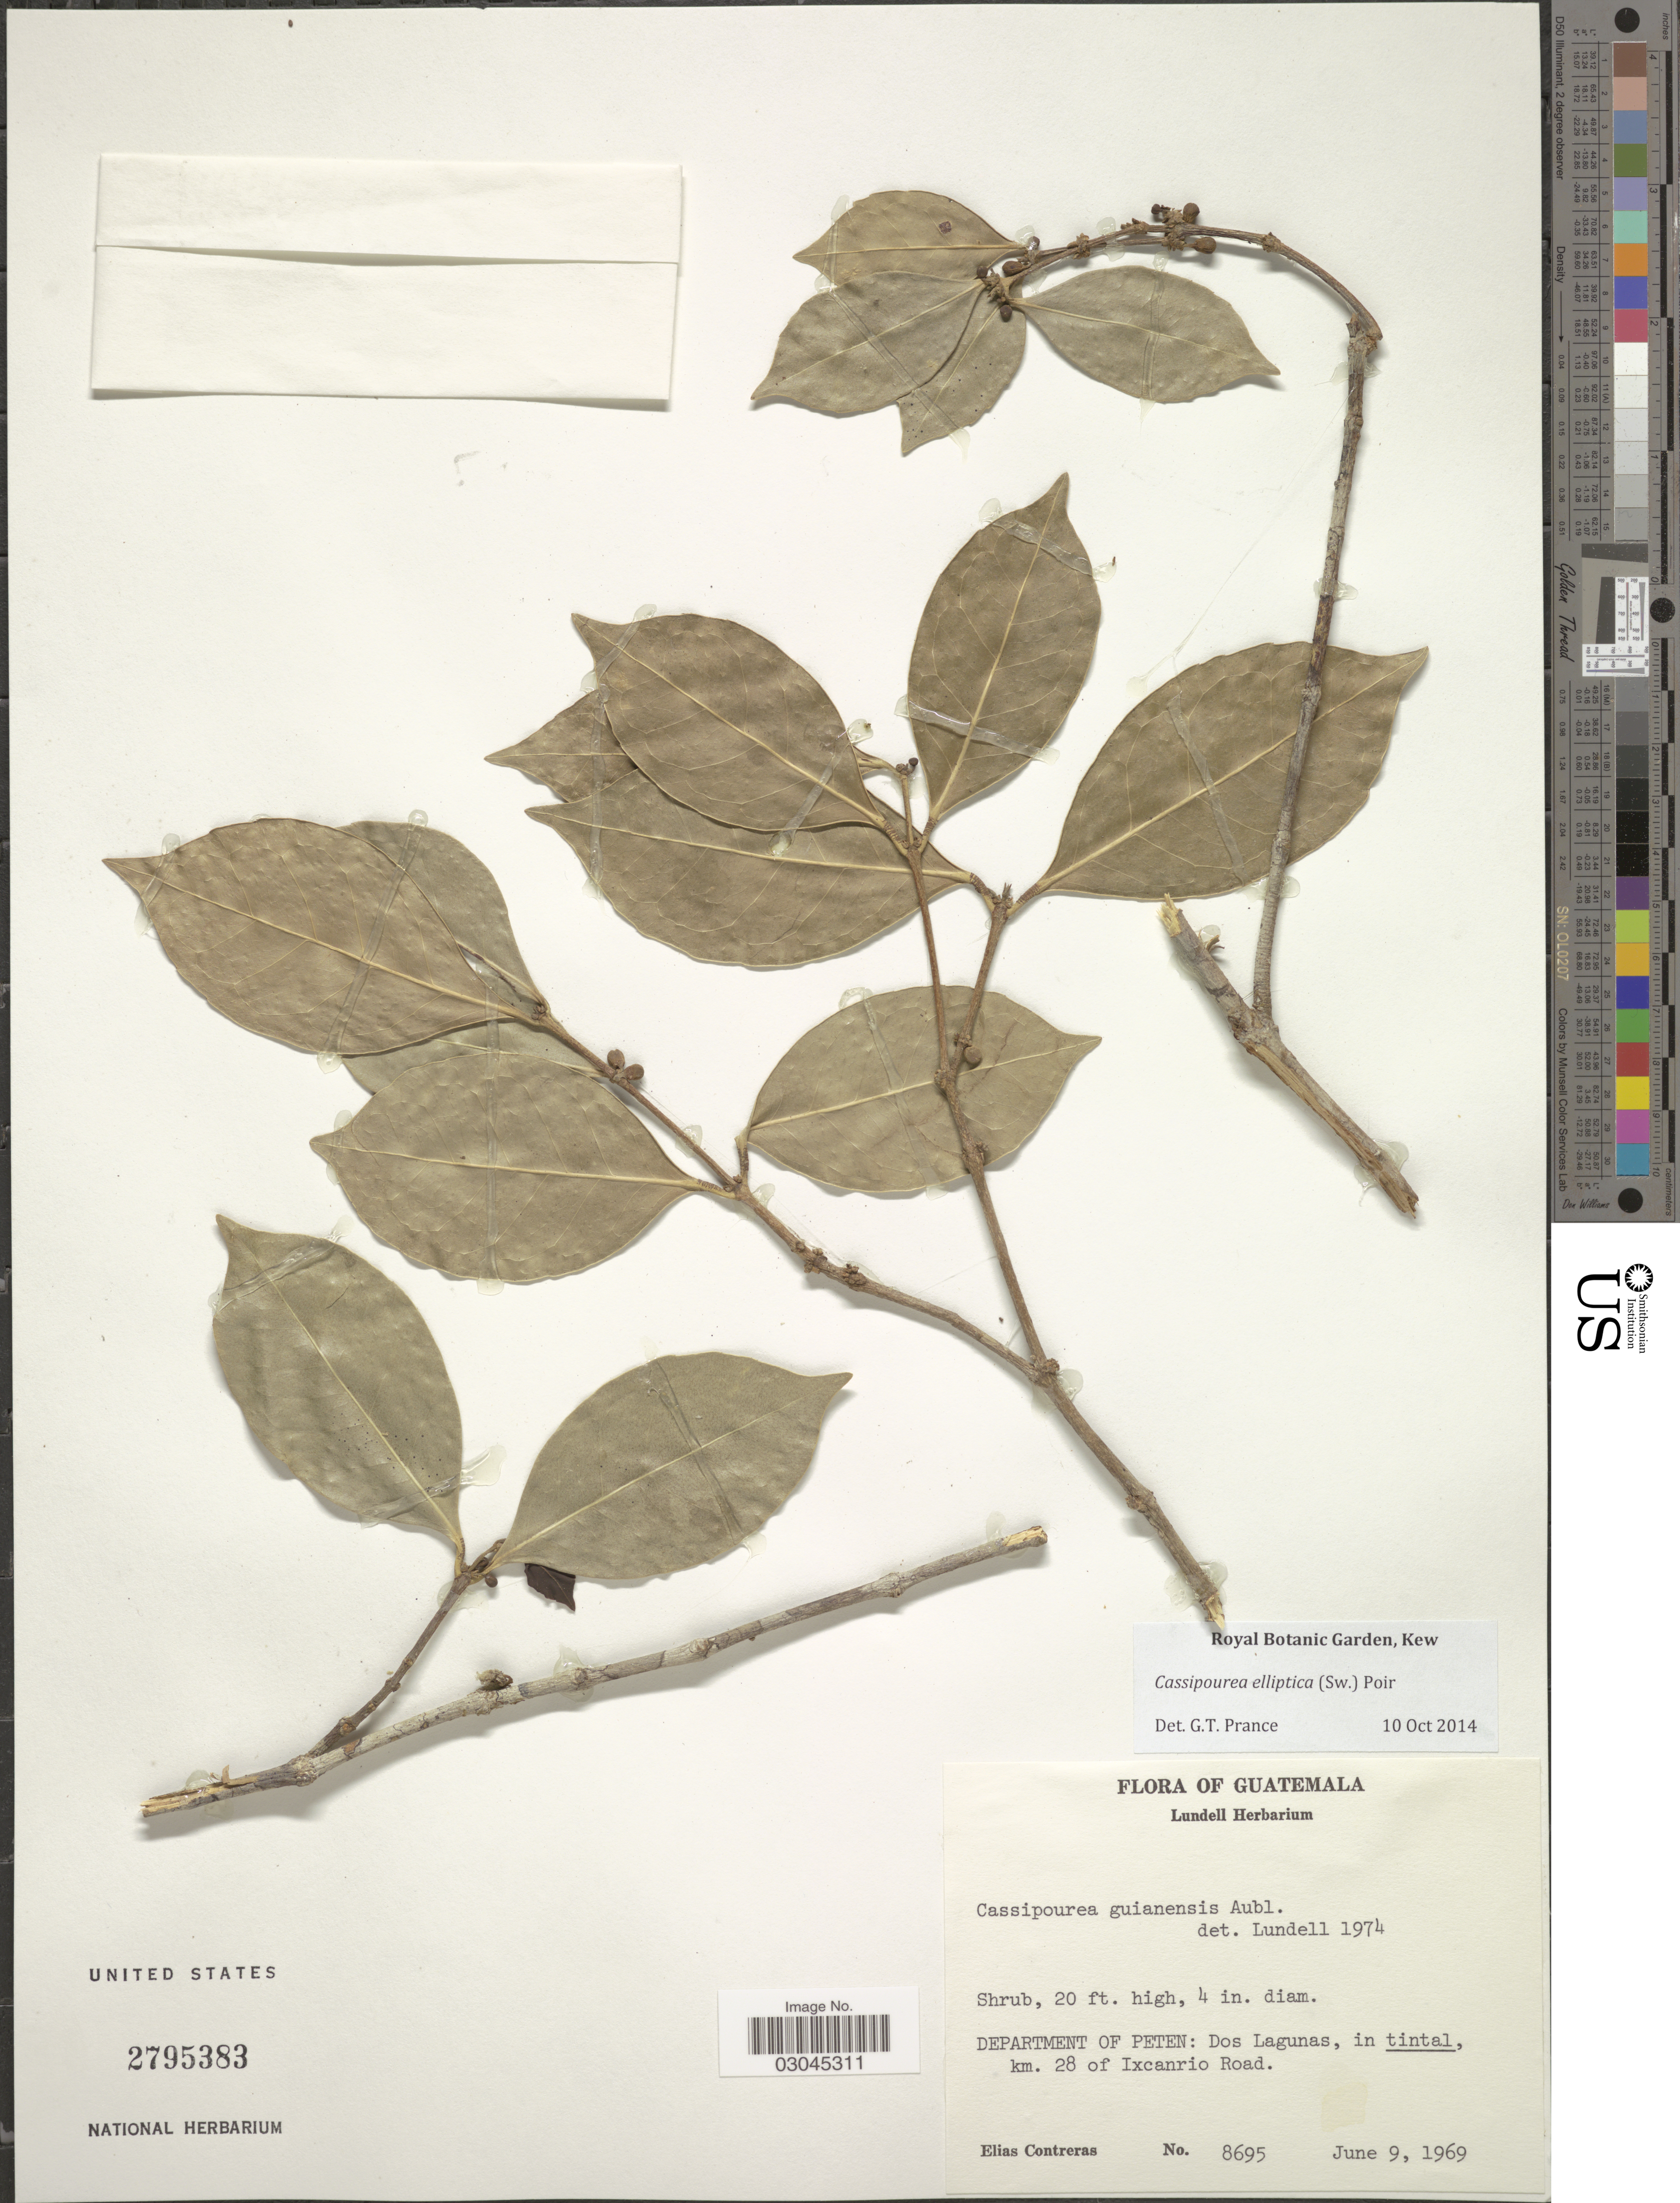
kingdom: Plantae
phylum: Tracheophyta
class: Magnoliopsida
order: Malpighiales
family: Rhizophoraceae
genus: Cassipourea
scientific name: Cassipourea elliptica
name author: (Sw.) Poir.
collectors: E. Contreras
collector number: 8695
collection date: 1969-06-09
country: Guatemala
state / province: El Petén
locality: Department of Peten: Dos Lagunas, in tintal, km. 28 of Ixcanrio Road.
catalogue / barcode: US 2795383